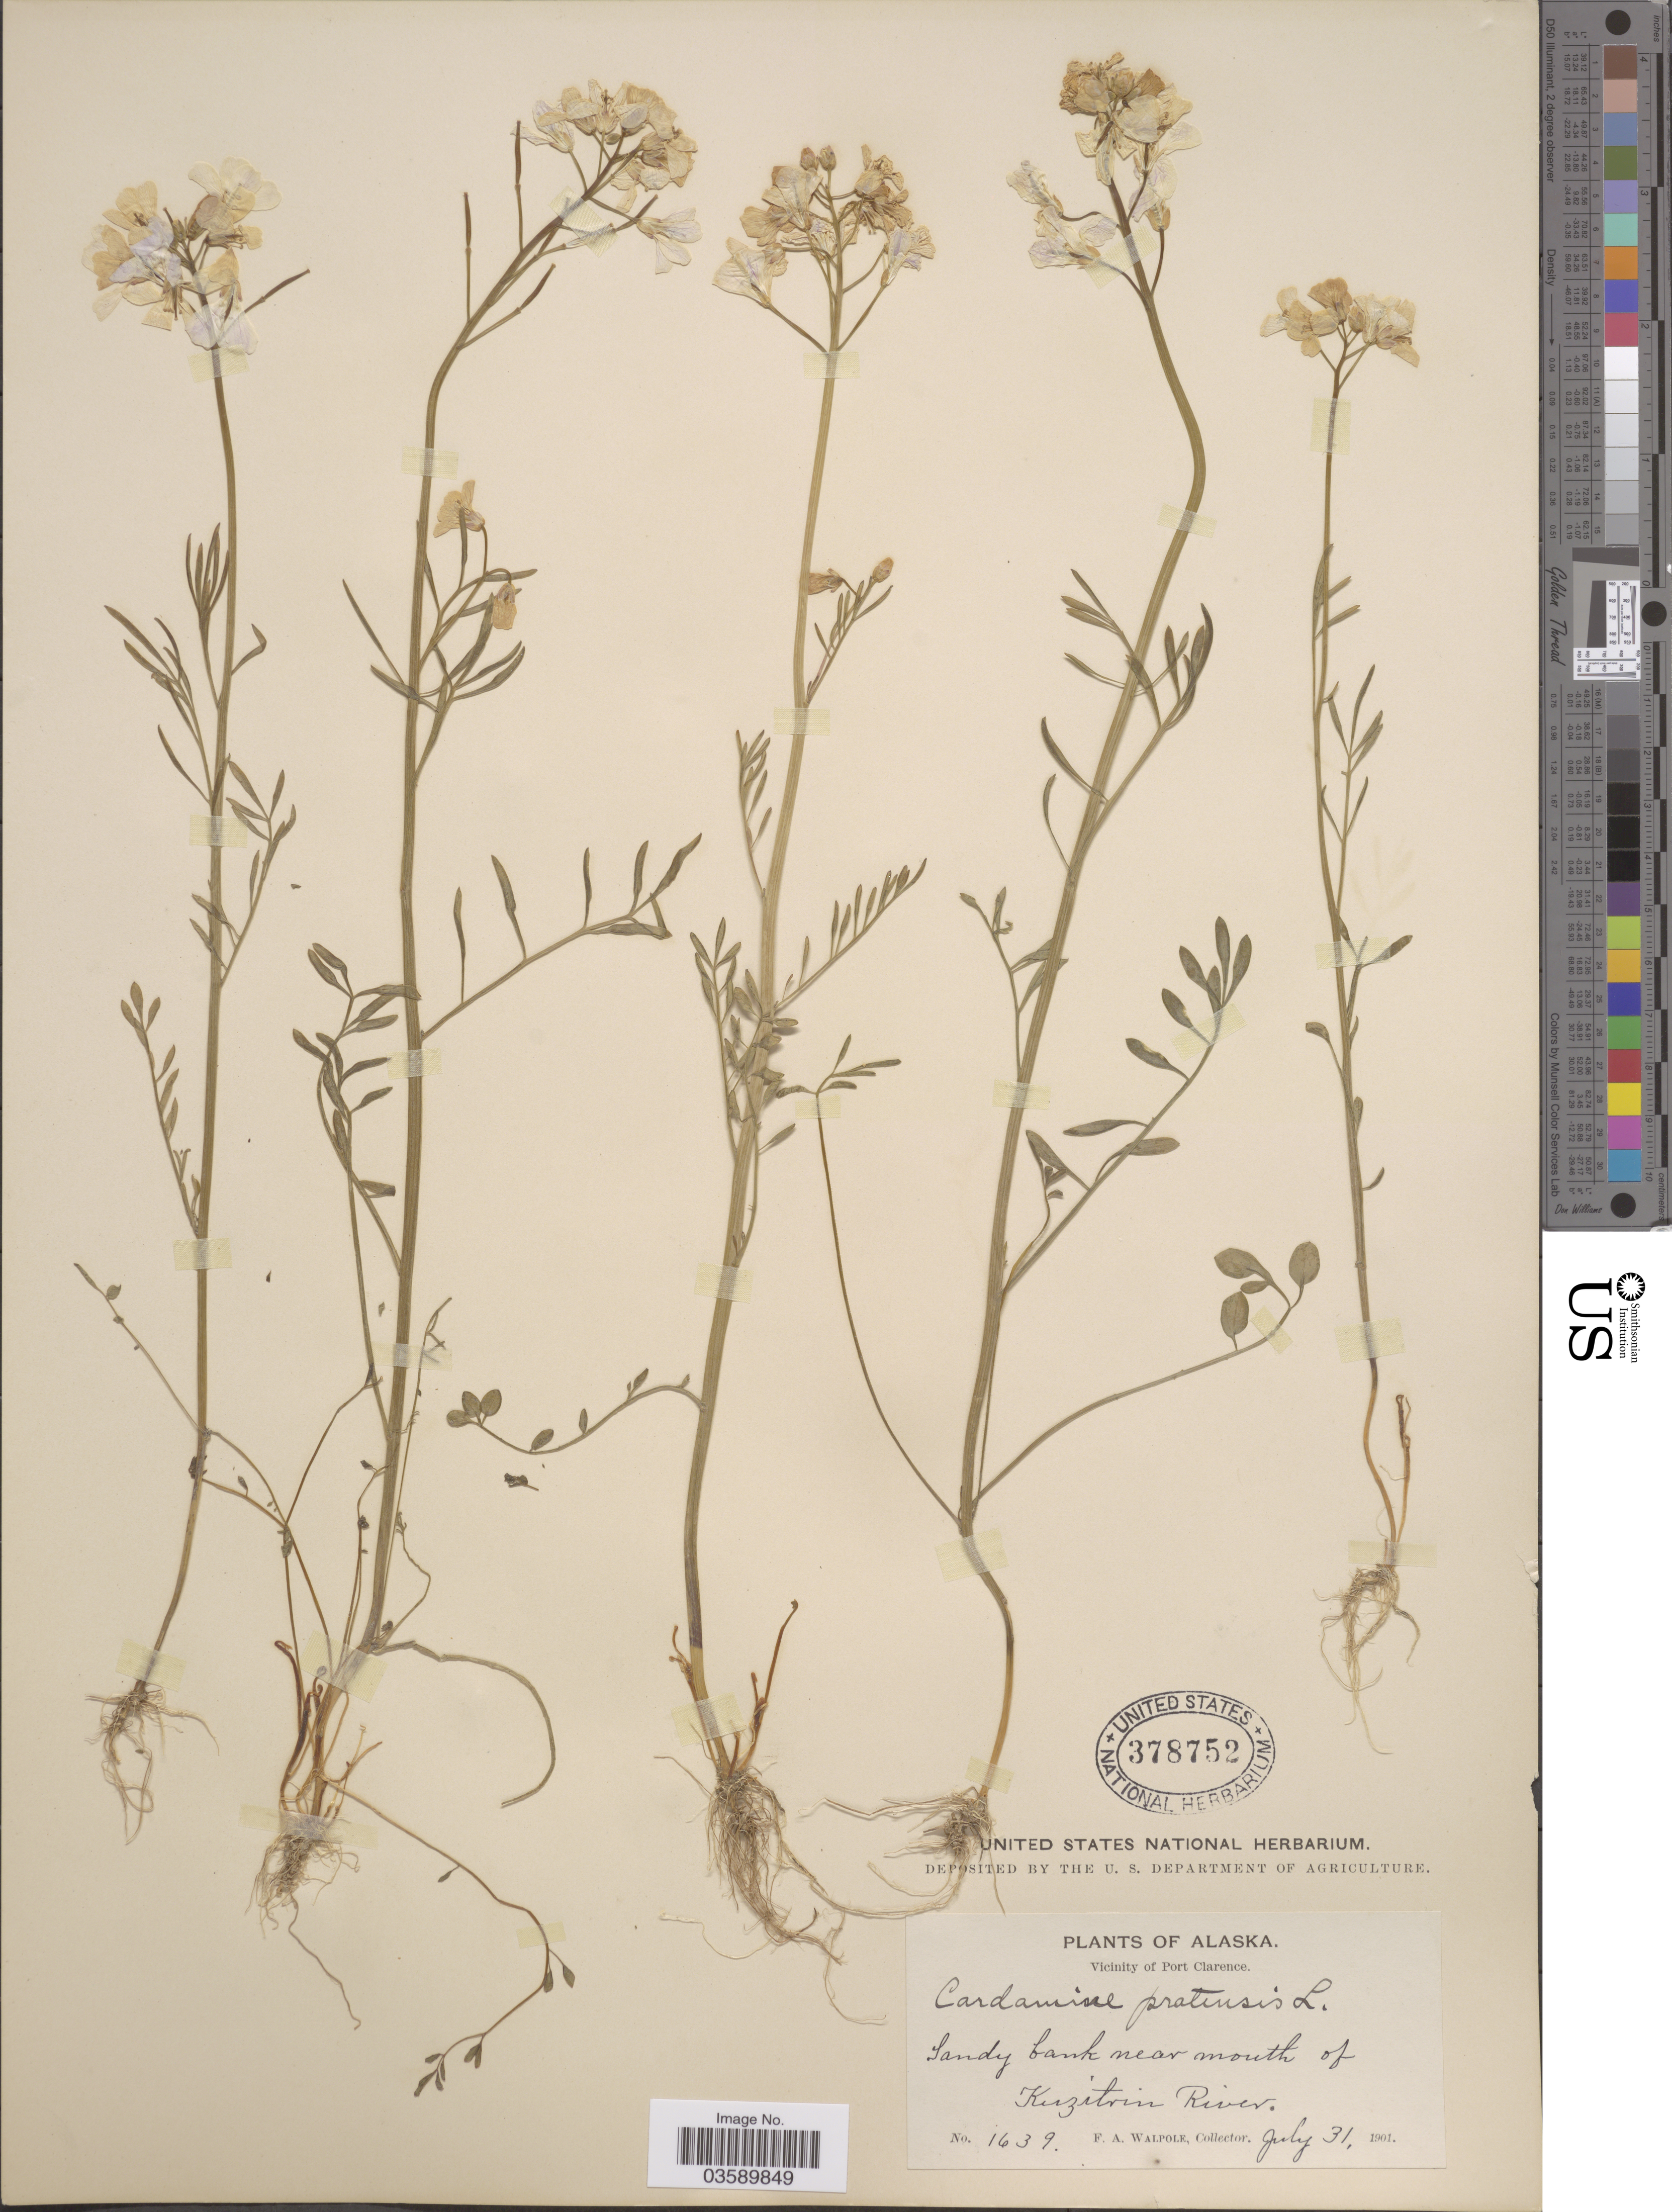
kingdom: Plantae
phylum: Tracheophyta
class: Magnoliopsida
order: Brassicales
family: Brassicaceae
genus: Cardamine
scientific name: Cardamine pratensis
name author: L.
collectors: F. Walpole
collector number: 1639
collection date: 1901-07-31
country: United States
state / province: Alaska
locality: Vicinity of Port Clarence. Sandy bank near mouth of Kuzitrin River.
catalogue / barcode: US 378752